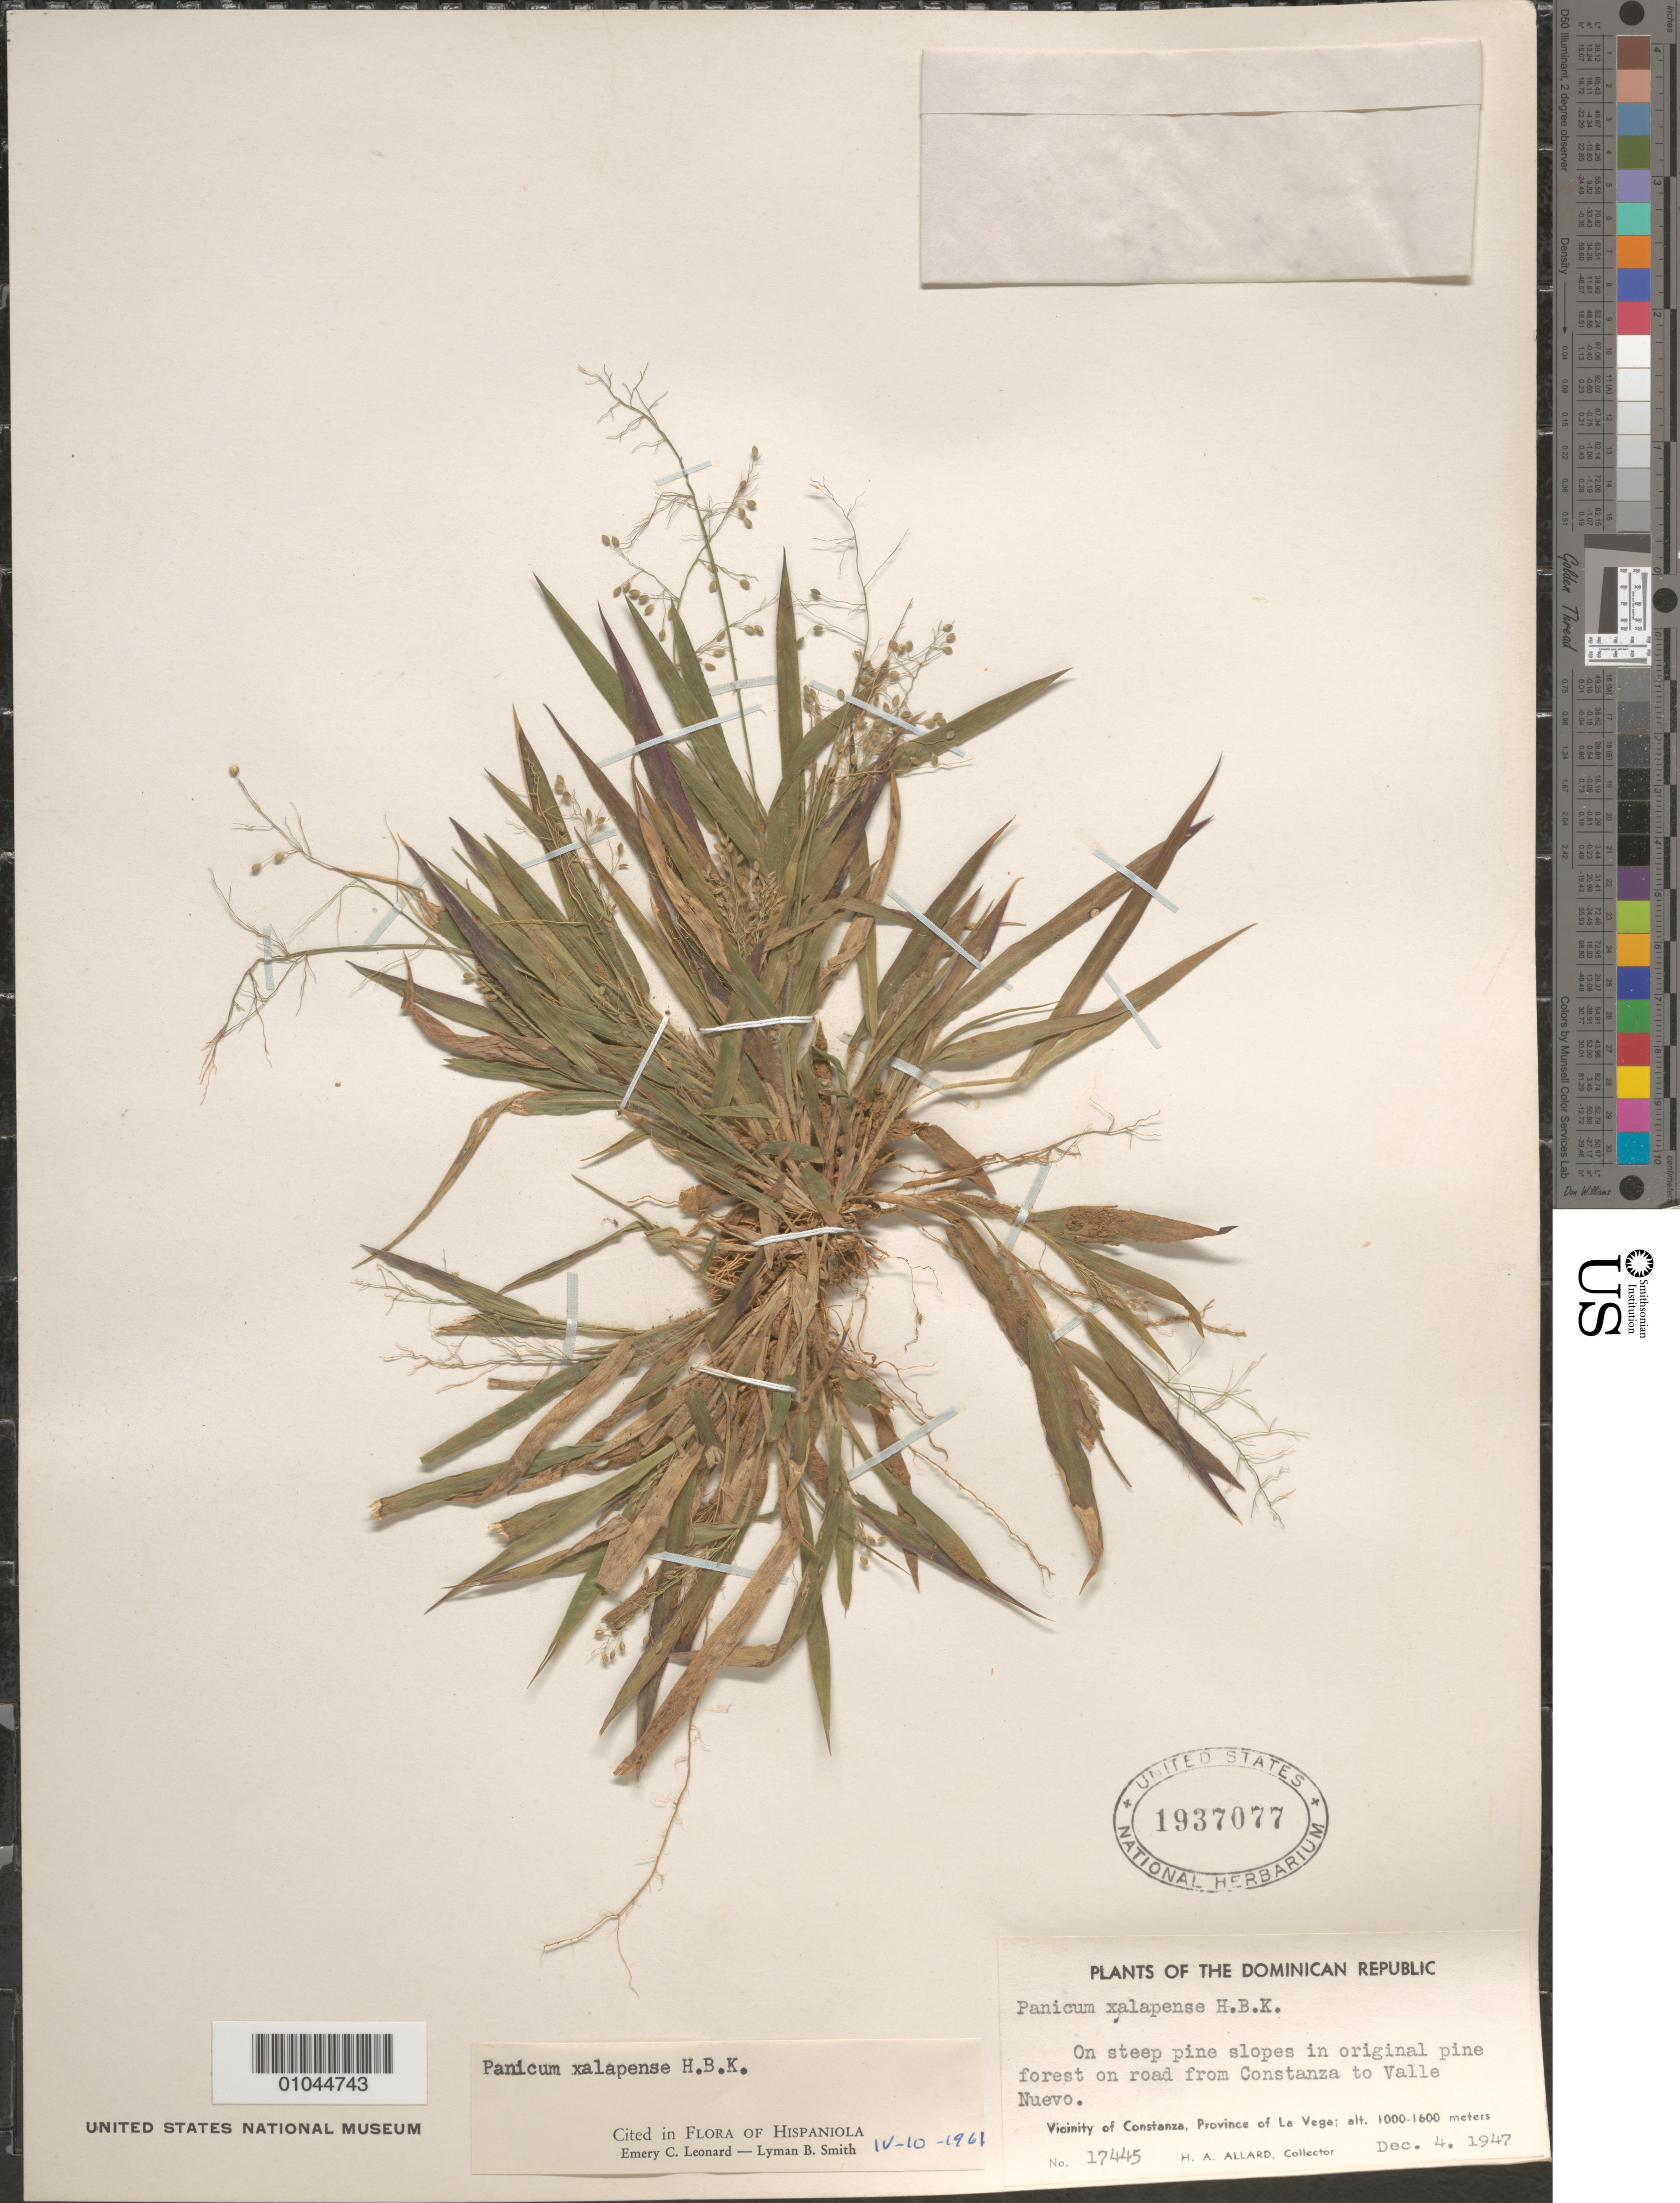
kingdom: Plantae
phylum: Tracheophyta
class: Liliopsida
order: Poales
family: Poaceae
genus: Panicum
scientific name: Panicum xalapense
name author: Kunth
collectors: H. A. Allard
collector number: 17445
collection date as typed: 04 Dec 1947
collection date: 1947-12-04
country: Dominican Republic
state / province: La Vega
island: Hispaniola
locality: Vicinity of Constanza, on road from Constanza to Valle Nuevo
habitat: on steep pine slopes in original pine forest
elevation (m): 1000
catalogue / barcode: US 1937077